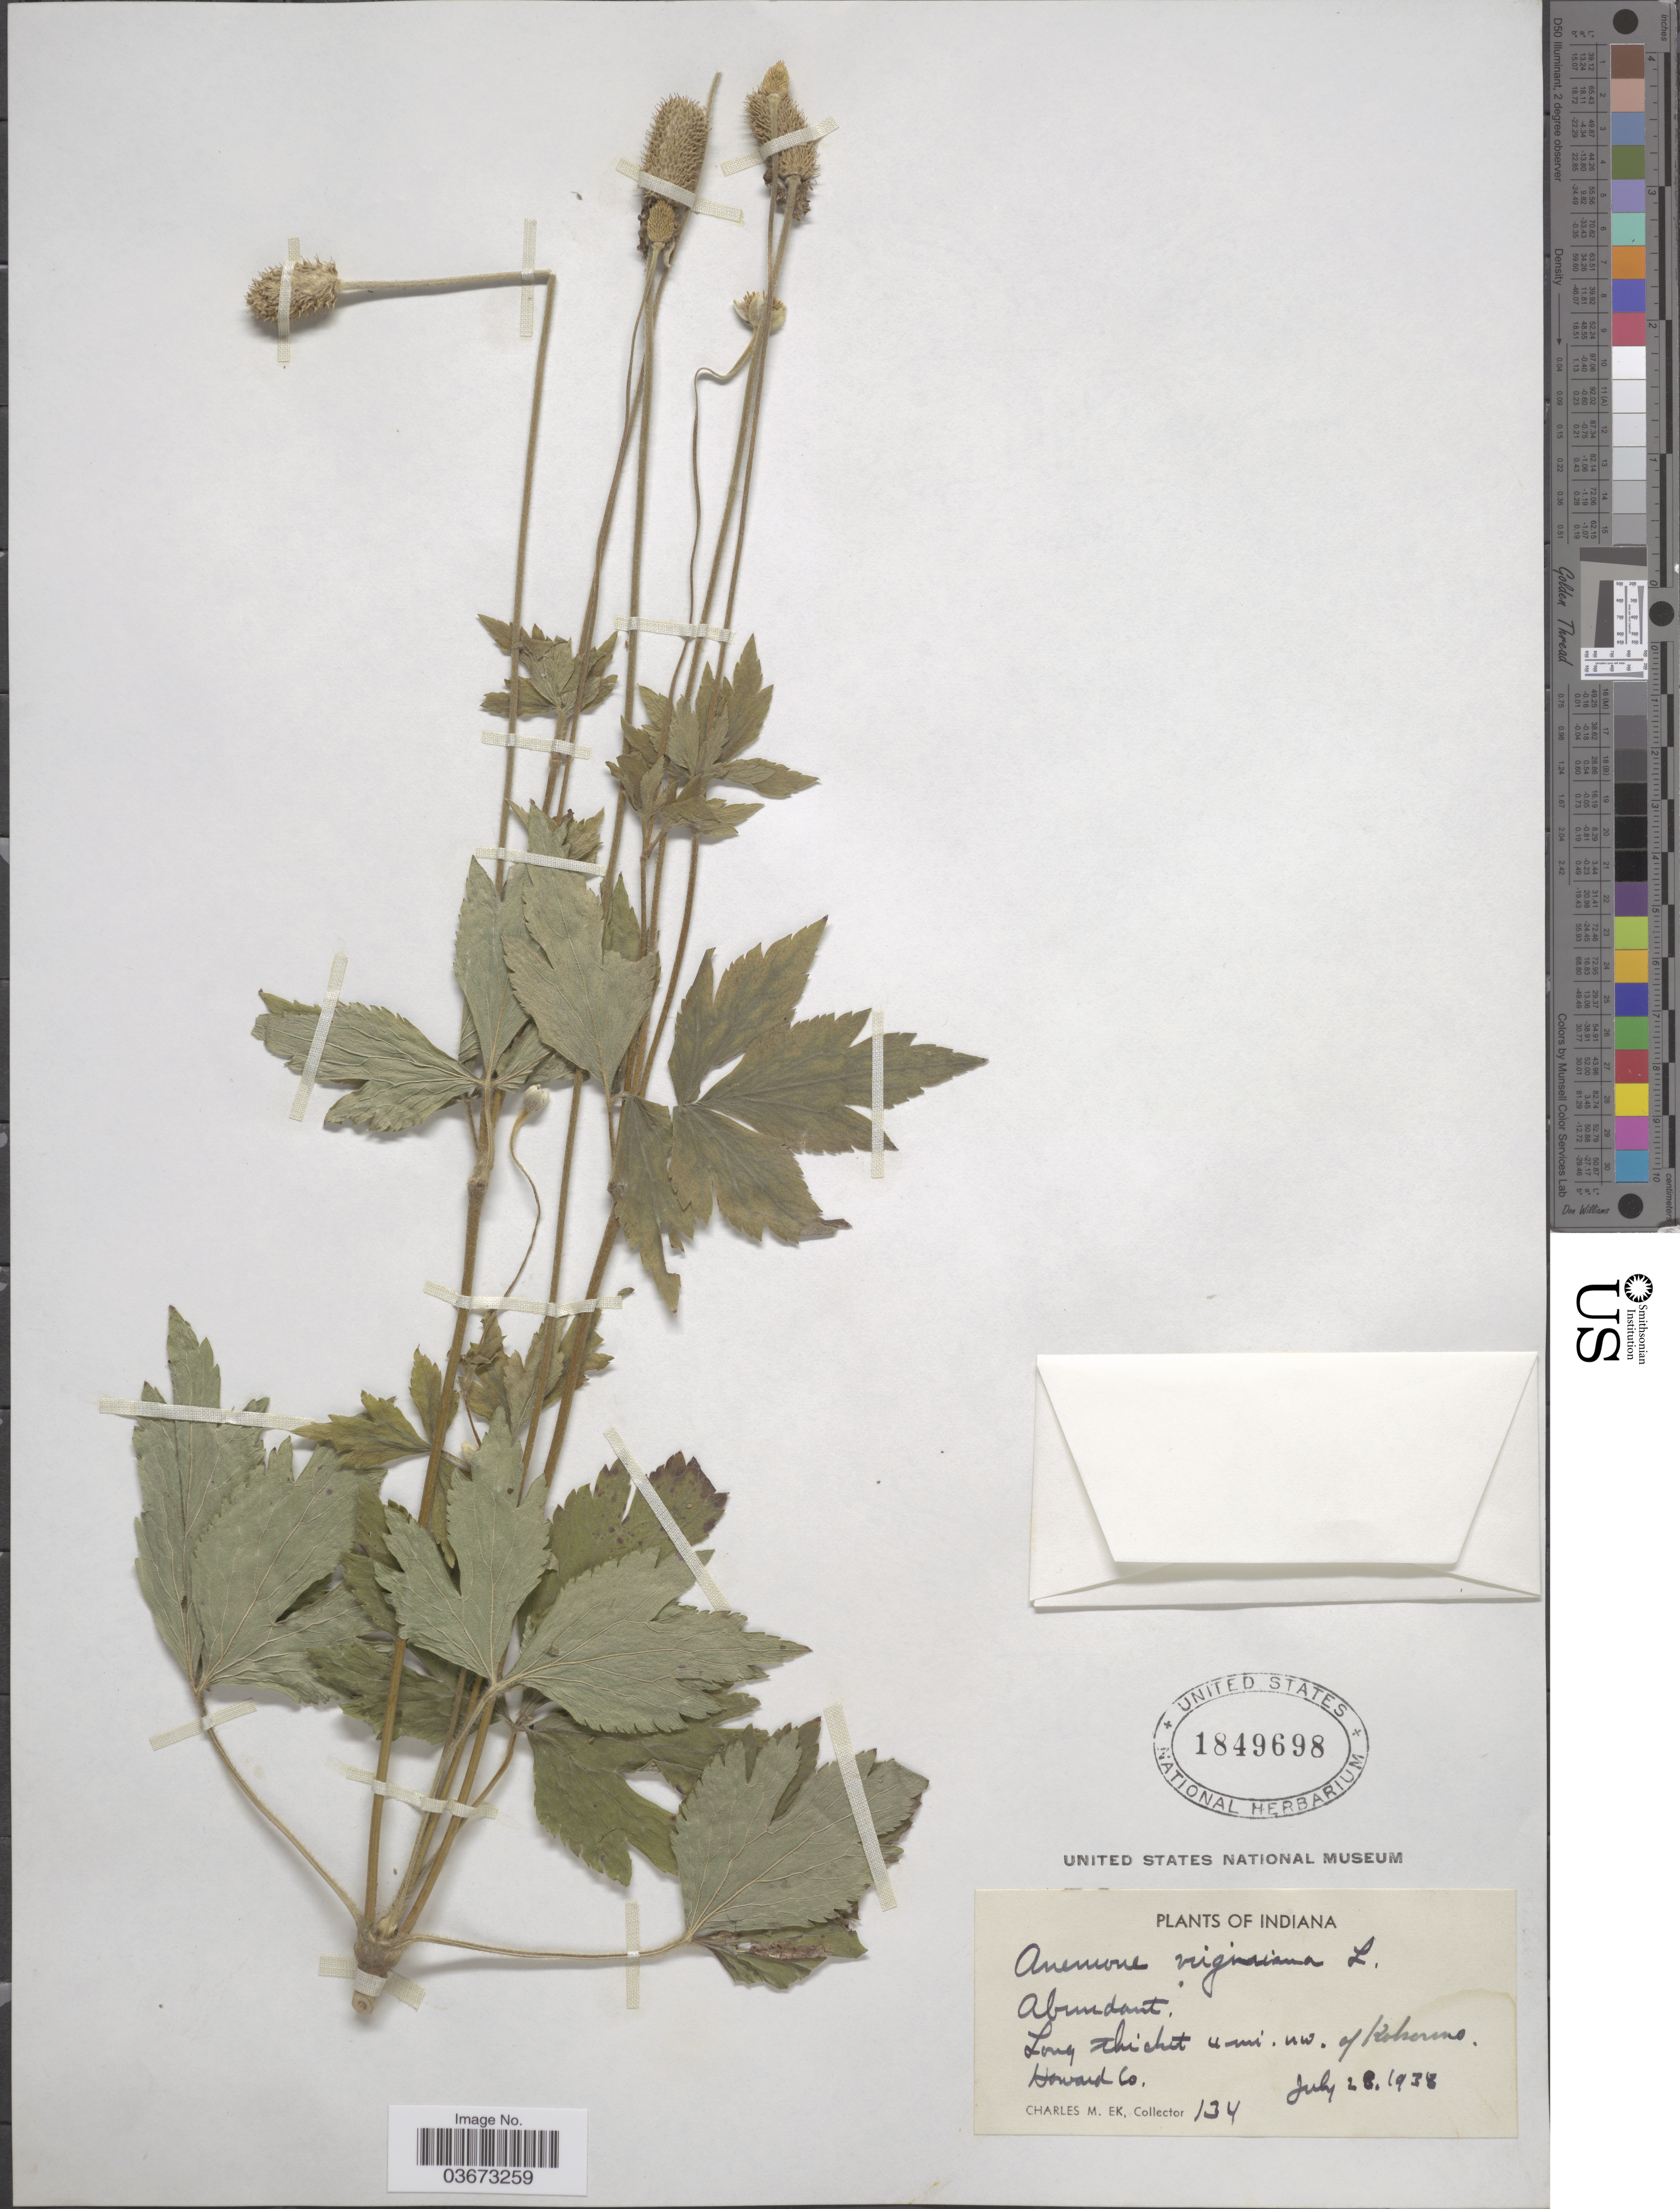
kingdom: Plantae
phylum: Tracheophyta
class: Magnoliopsida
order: Ranunculales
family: Ranunculaceae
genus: Anemone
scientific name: Anemone virginiana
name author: L.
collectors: C. Ek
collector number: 134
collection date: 1938-07-28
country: United States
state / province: Indiana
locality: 4 mi. nw. of Kokomo. Howard Co.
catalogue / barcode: US 1849698